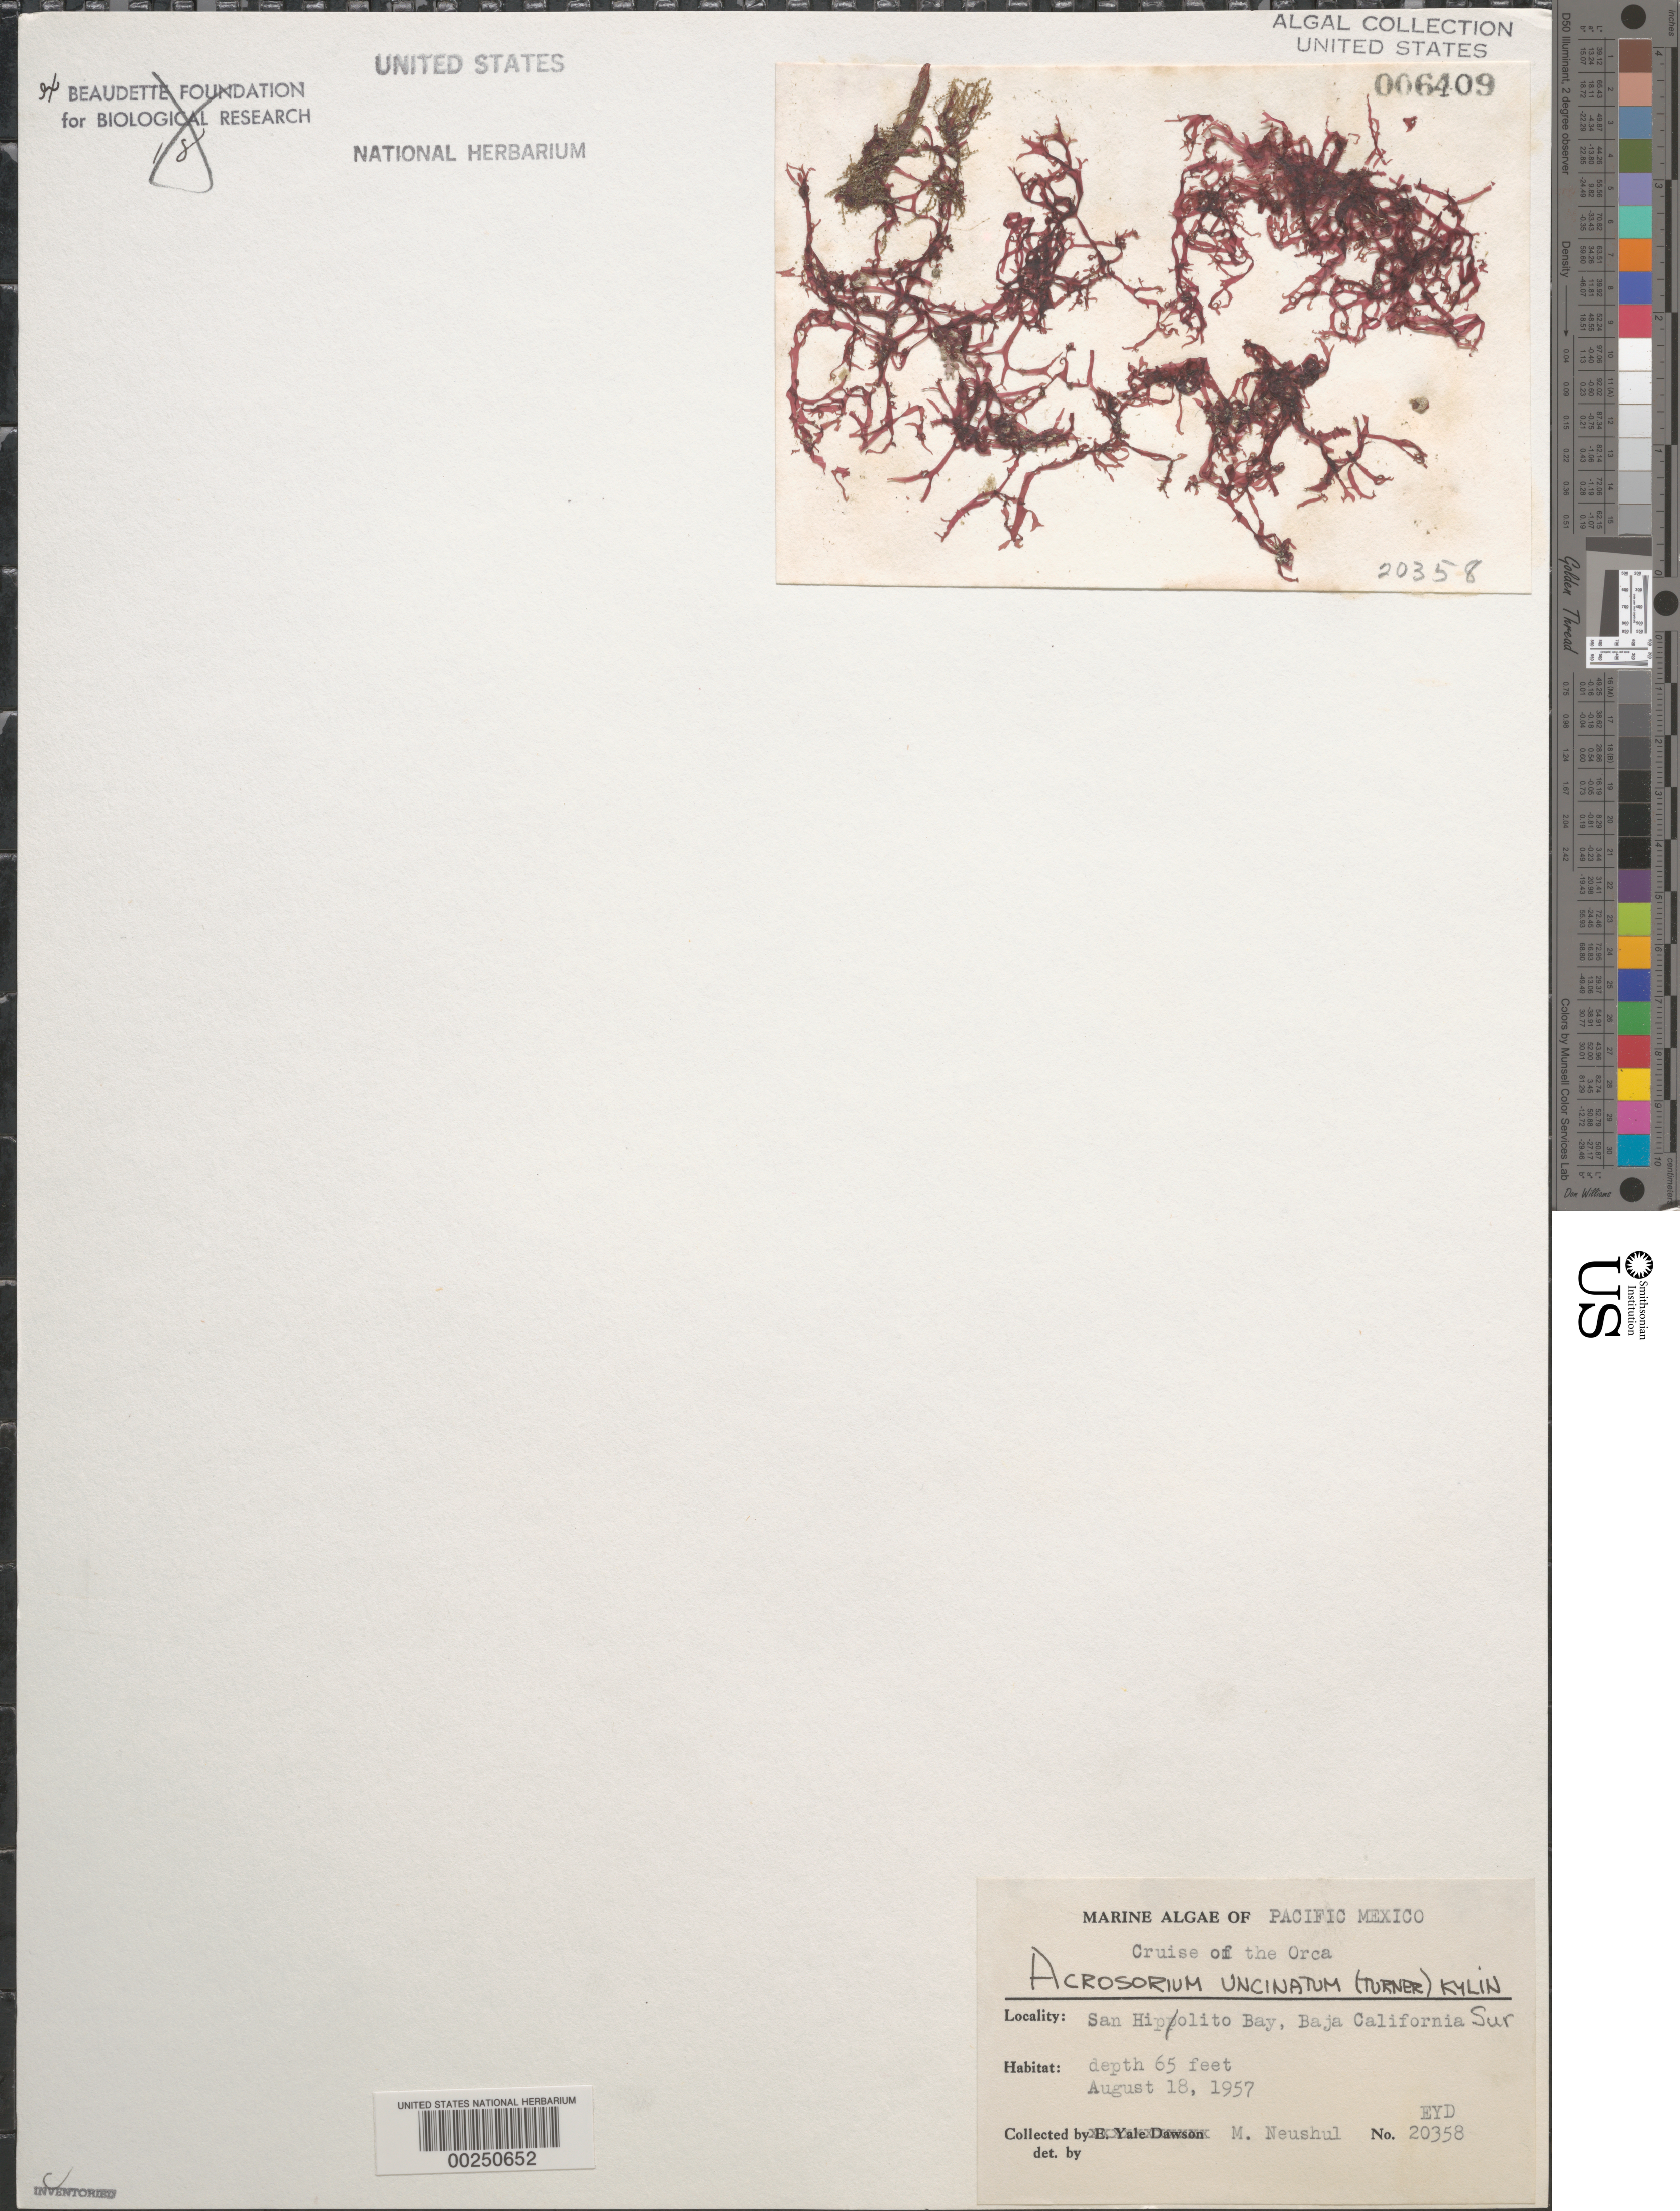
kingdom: Plantae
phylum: Rhodophyta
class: Florideophyceae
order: Ceramiales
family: Delesseriaceae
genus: Cryptopleura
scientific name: Cryptopleura ramosa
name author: (Huds.) L.M. Newton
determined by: Algae name updating Project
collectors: M. Neushul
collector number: EYD 20358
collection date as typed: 18 Aug 1957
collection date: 1957-08-18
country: Mexico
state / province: Baja California Sur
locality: Bahia San Hipolito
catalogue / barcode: US 6409